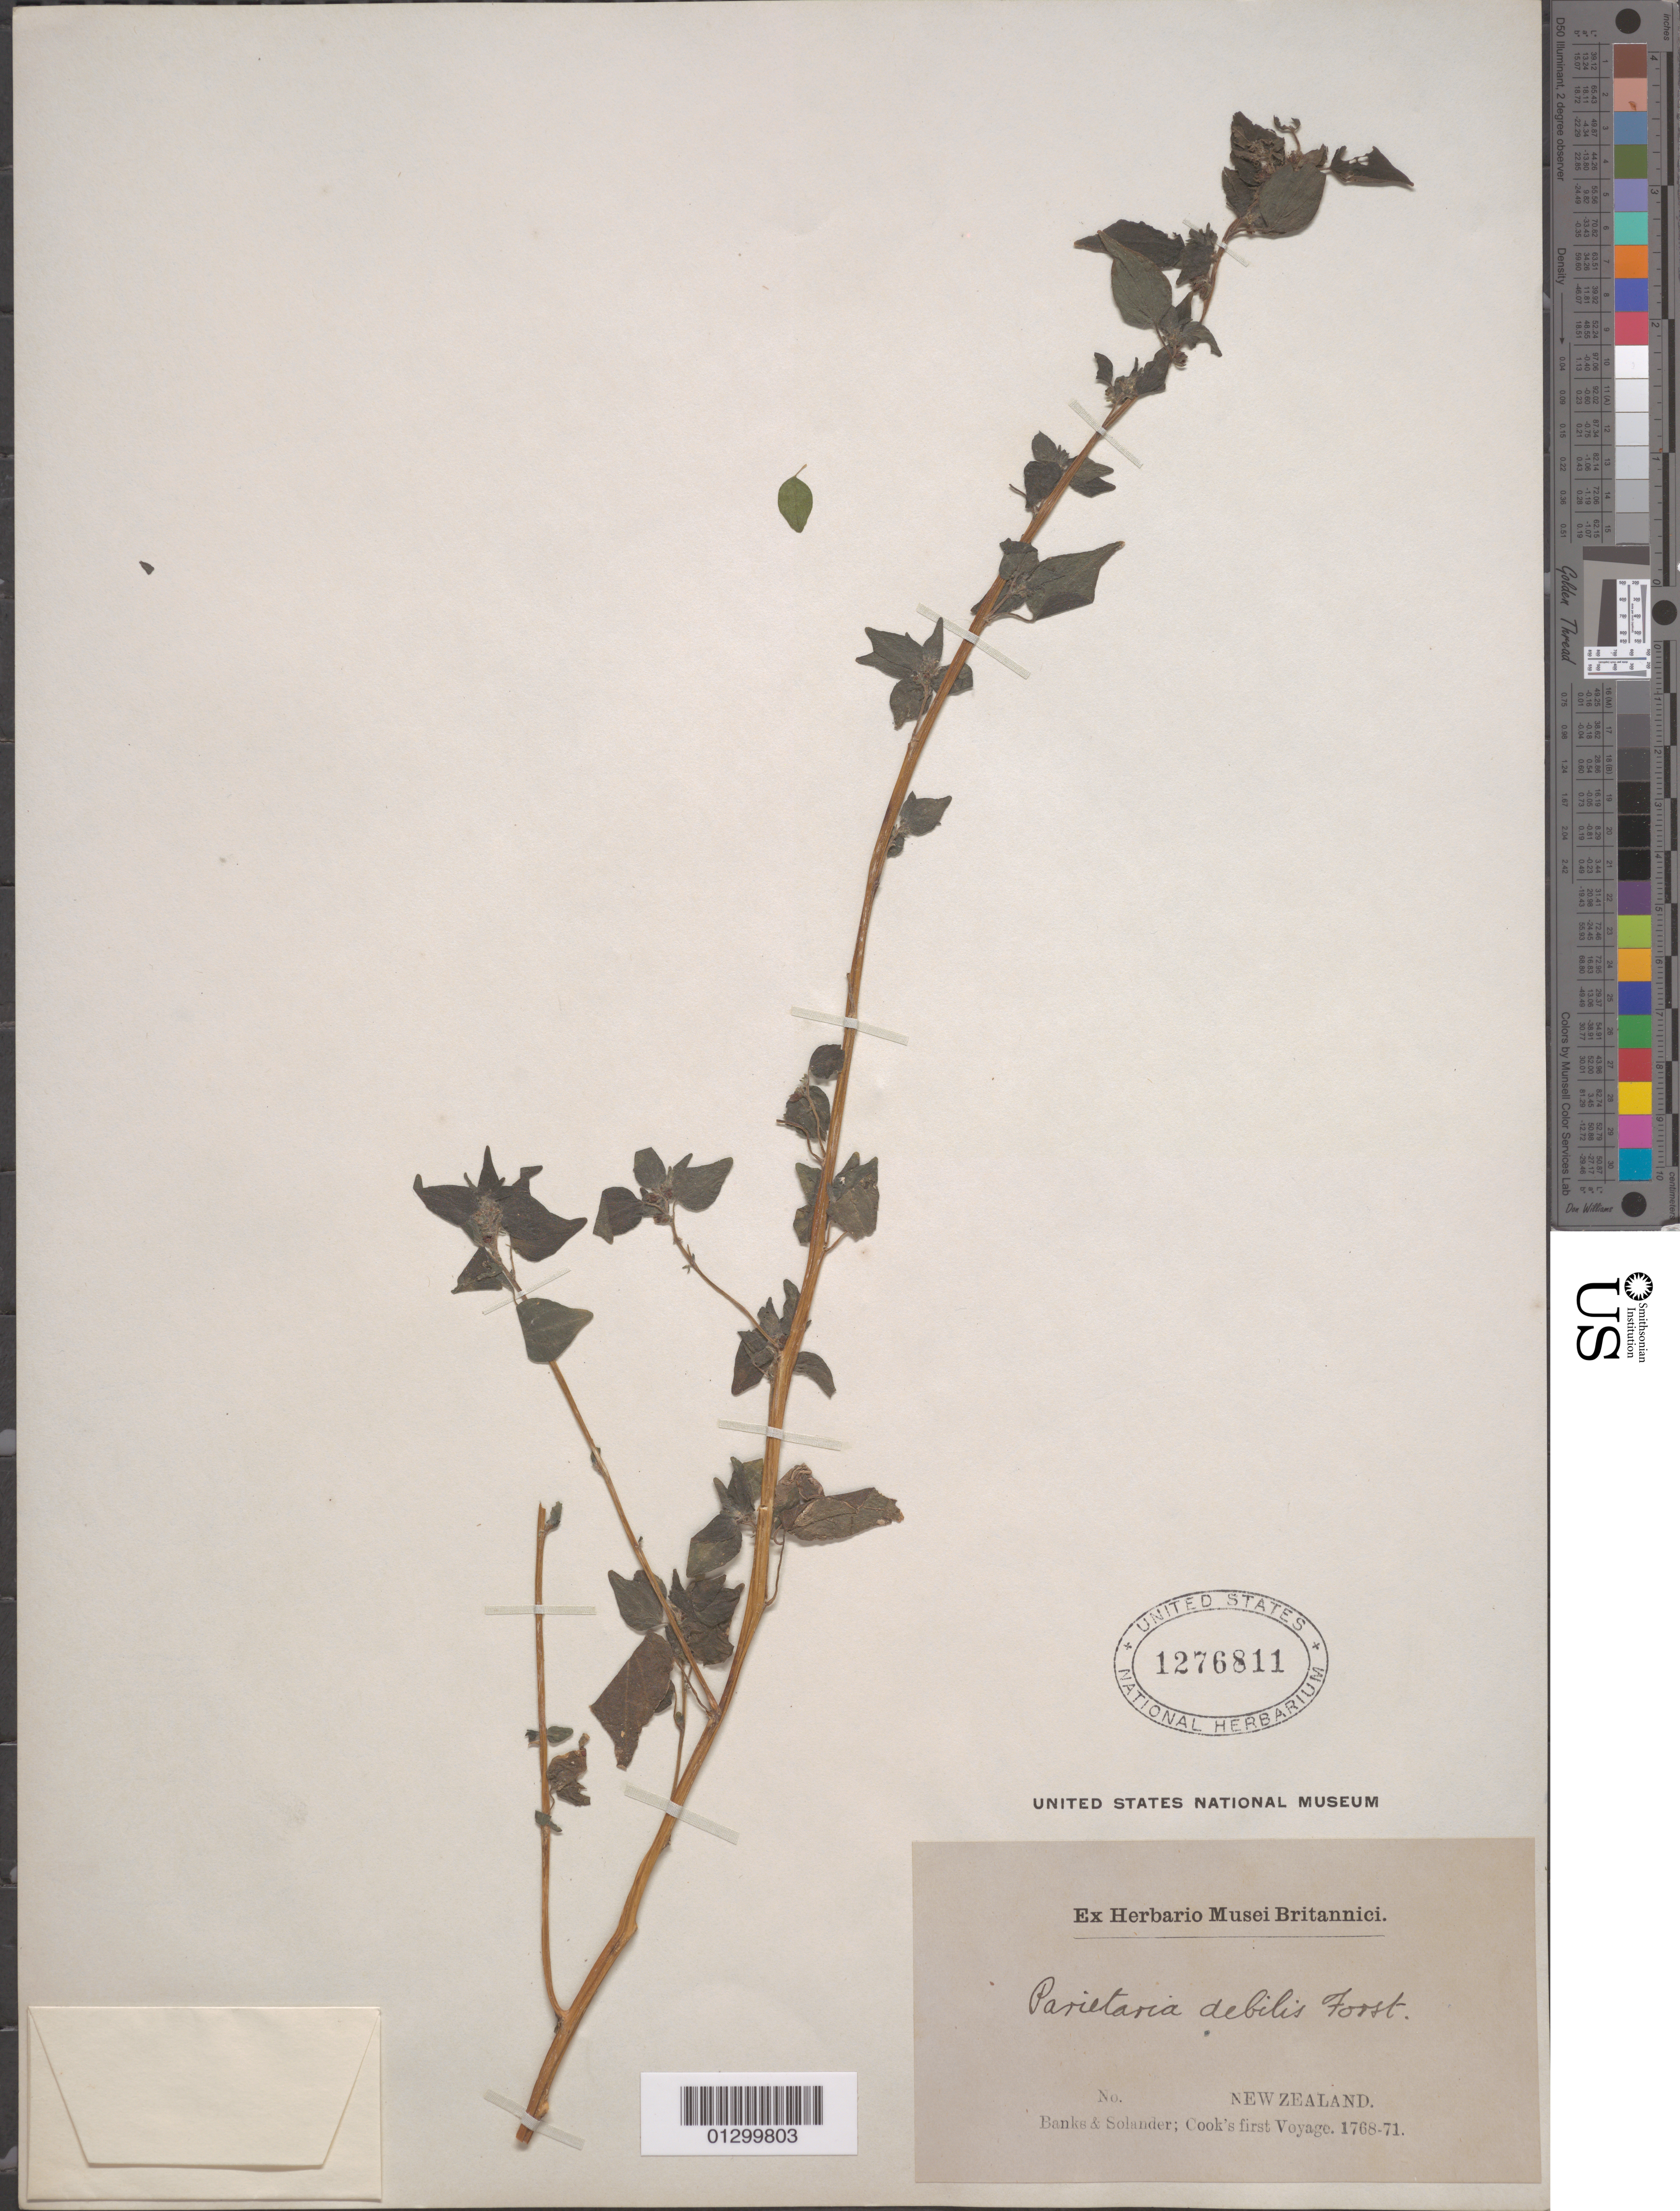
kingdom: Plantae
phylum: Tracheophyta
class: Magnoliopsida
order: Rosales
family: Urticaceae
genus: Parietaria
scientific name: Parietaria debilis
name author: G. Forst.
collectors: J. Banks & D. C. Solander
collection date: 1768/1771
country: New Zealand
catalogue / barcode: US 1276811